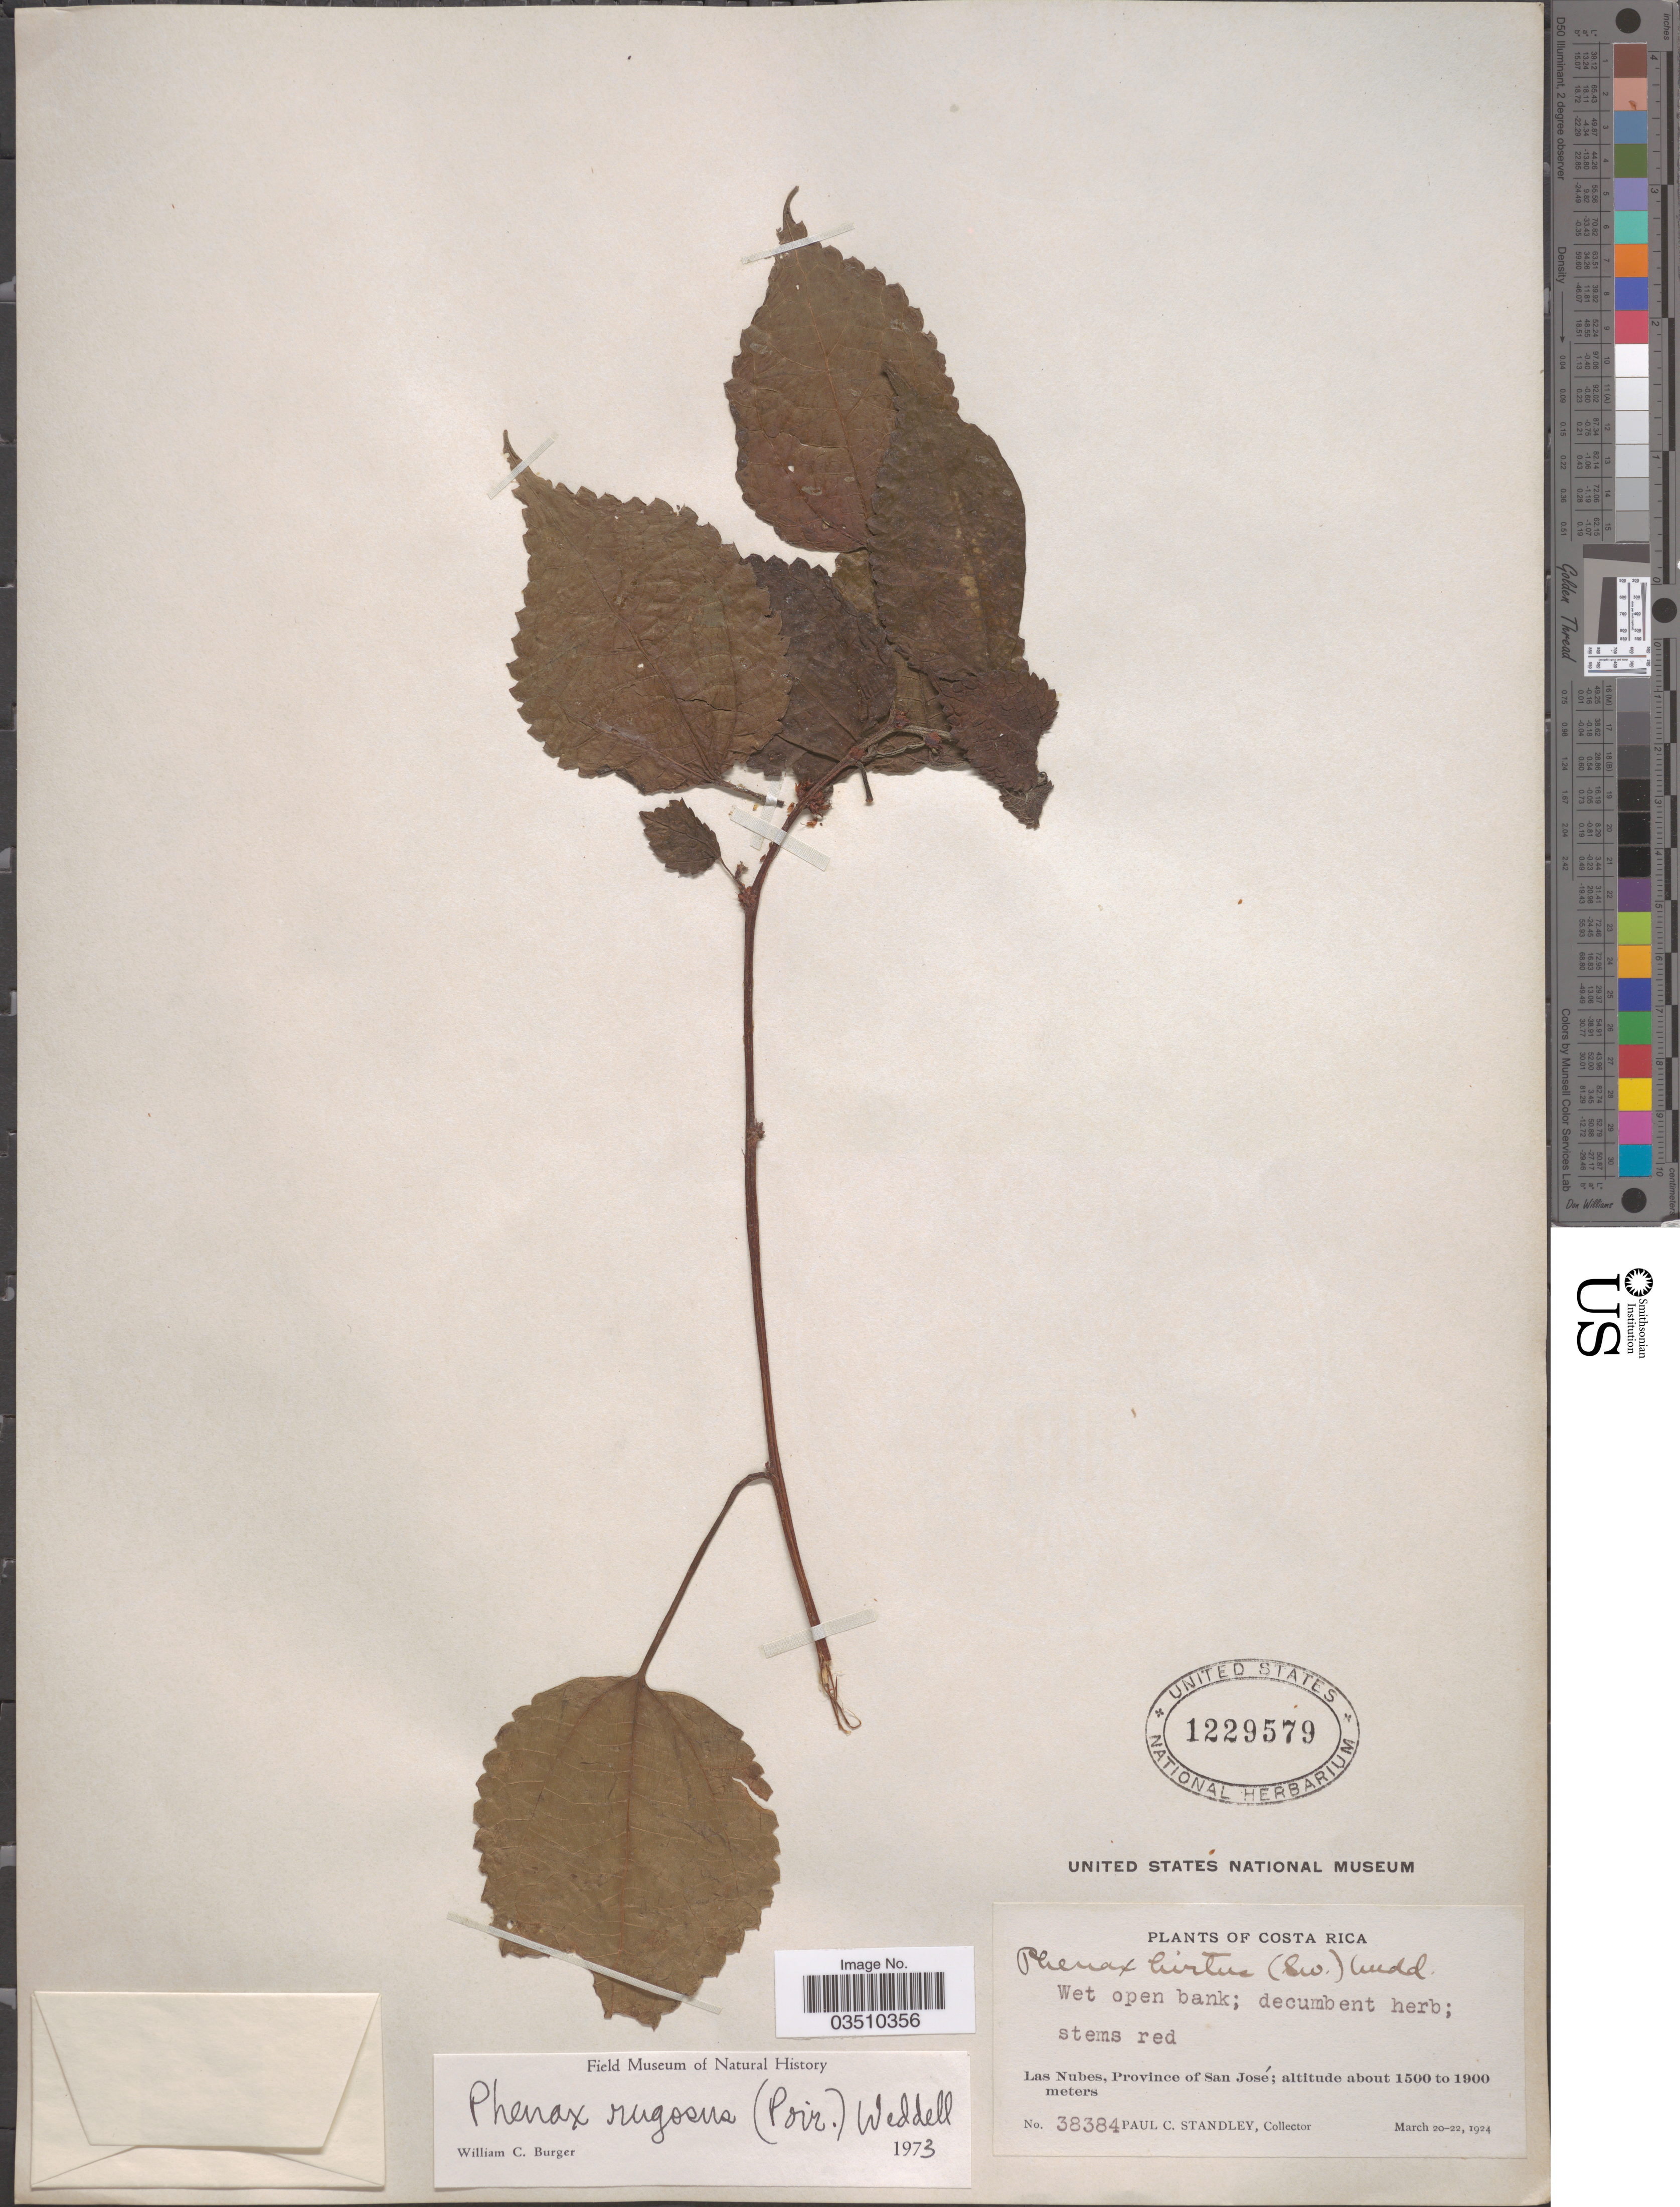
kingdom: Plantae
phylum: Tracheophyta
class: Magnoliopsida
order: Rosales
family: Urticaceae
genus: Phenax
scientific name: Phenax rugosus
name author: (Poir.) Wedd.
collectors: P. C. Standley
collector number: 38384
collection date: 1924-03-20/1924-03-22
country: Costa Rica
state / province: San José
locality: Las Nubes.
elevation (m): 1500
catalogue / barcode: US 1229579